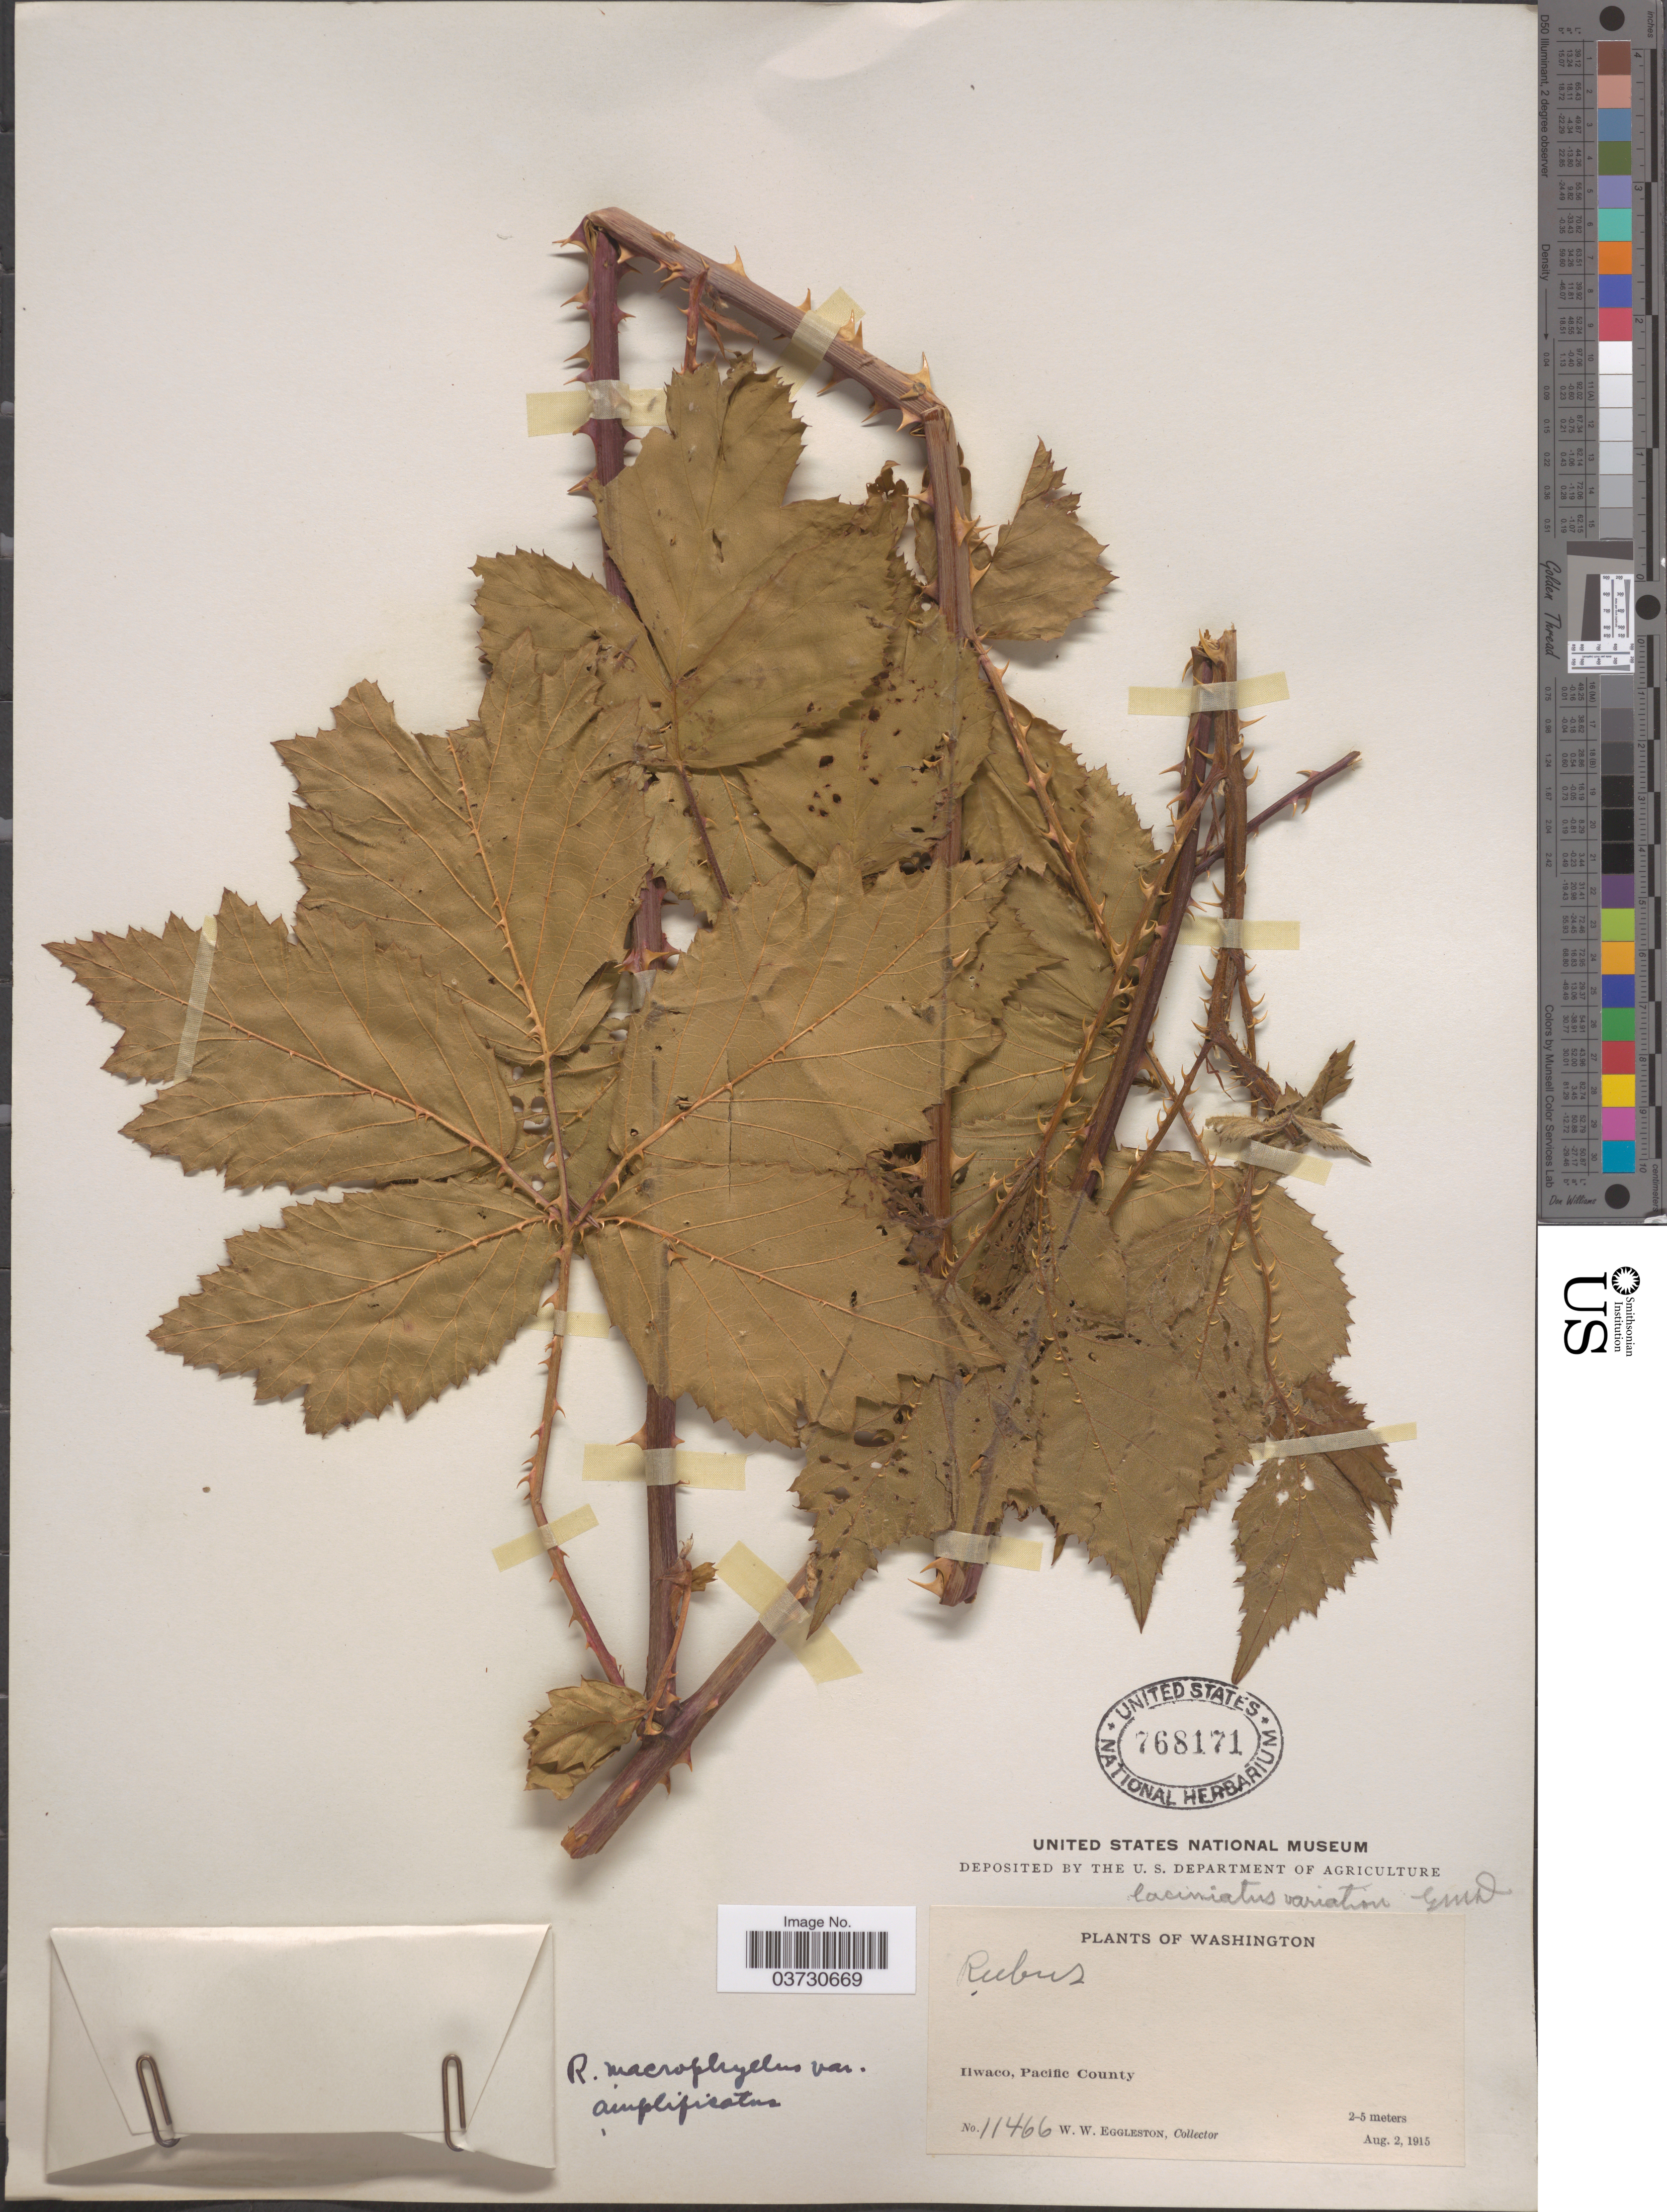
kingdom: Plantae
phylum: Tracheophyta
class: Magnoliopsida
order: Rosales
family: Rosaceae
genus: Rubus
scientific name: Rubus macrophyllus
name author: Weihe & Nees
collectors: W. W. Eggleston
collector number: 11466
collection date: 1915-08-02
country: United States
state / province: Washington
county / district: Pacific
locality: Ilwaco, Pacific County.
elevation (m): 2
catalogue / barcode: US 768171